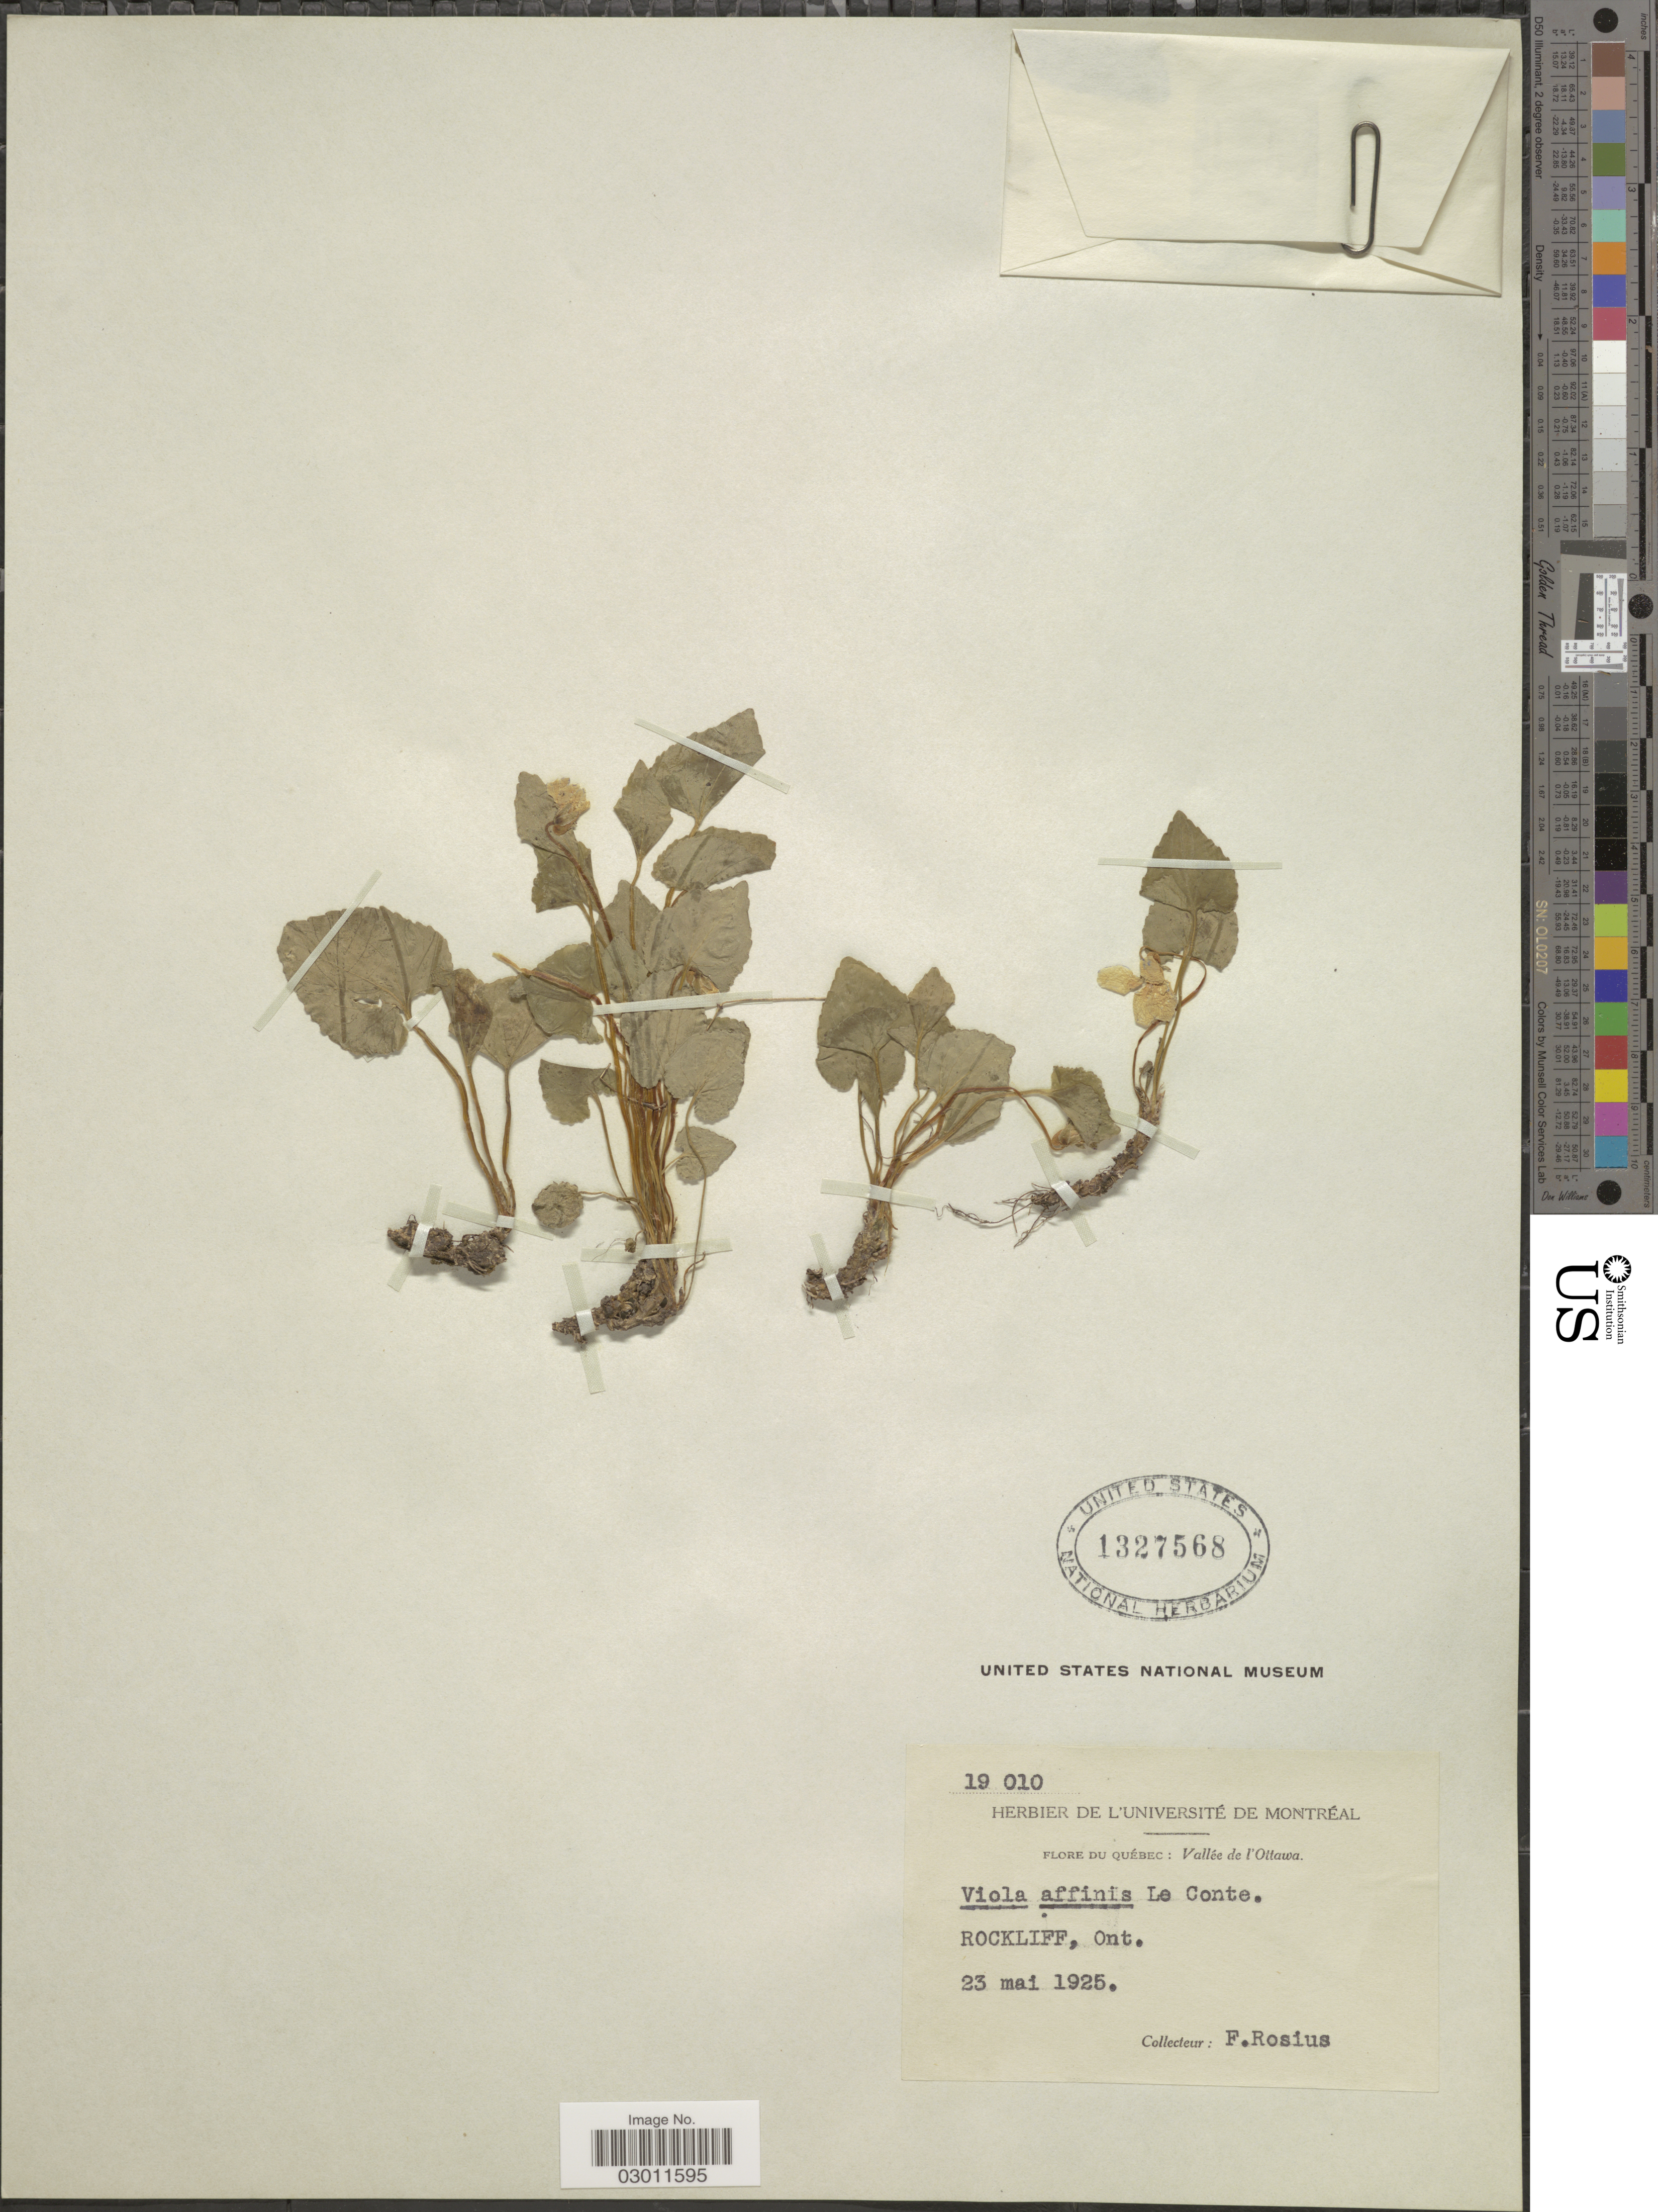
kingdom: Plantae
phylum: Tracheophyta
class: Magnoliopsida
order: Malpighiales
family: Violaceae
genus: Viola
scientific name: Viola affinis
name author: LeConte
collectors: F. Rosius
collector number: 19010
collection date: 1925-05-23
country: Canada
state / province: Ontario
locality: Vallée de l'Ottawa. Rockliff.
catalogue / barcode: US 1327568